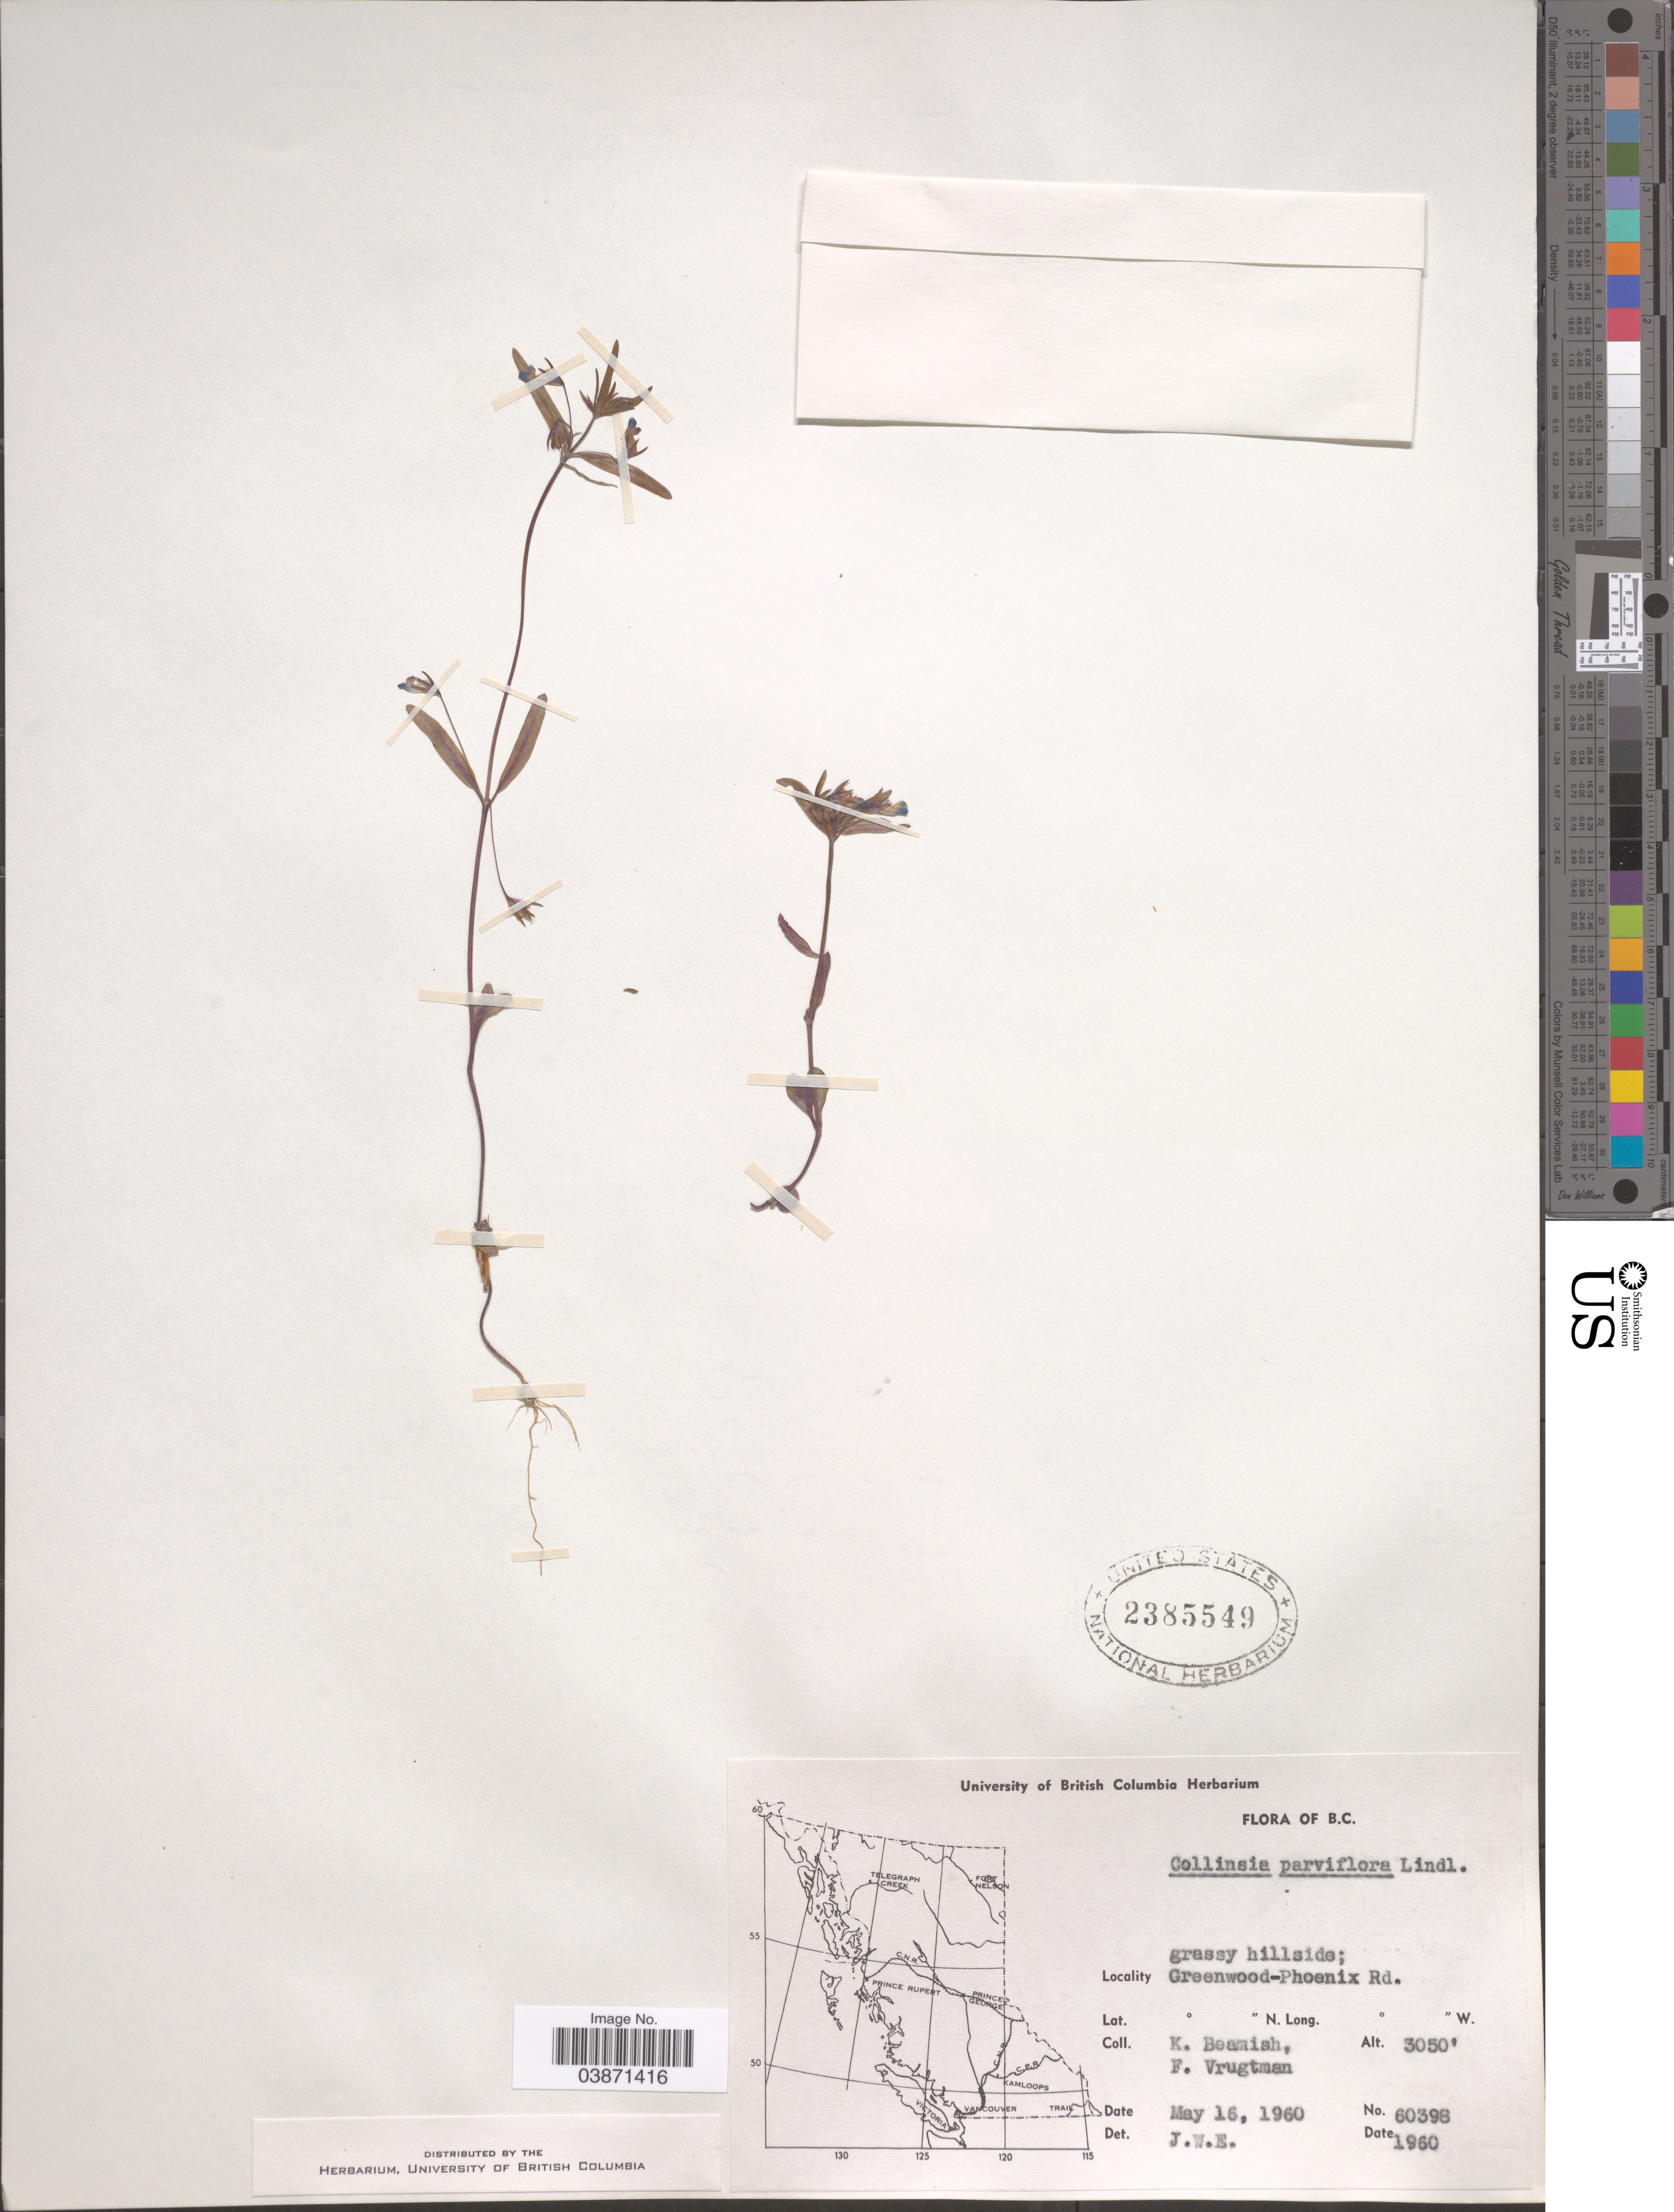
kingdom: Plantae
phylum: Tracheophyta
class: Magnoliopsida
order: Lamiales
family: Plantaginaceae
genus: Collinsia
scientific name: Collinsia parviflora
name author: Douglas ex Lindl.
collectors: K. Beamish & F. Vrugtman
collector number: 60398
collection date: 1960-05-16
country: Canada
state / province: British Columbia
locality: Greenwood-Phoenix Rd.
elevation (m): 930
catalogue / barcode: US 2385549